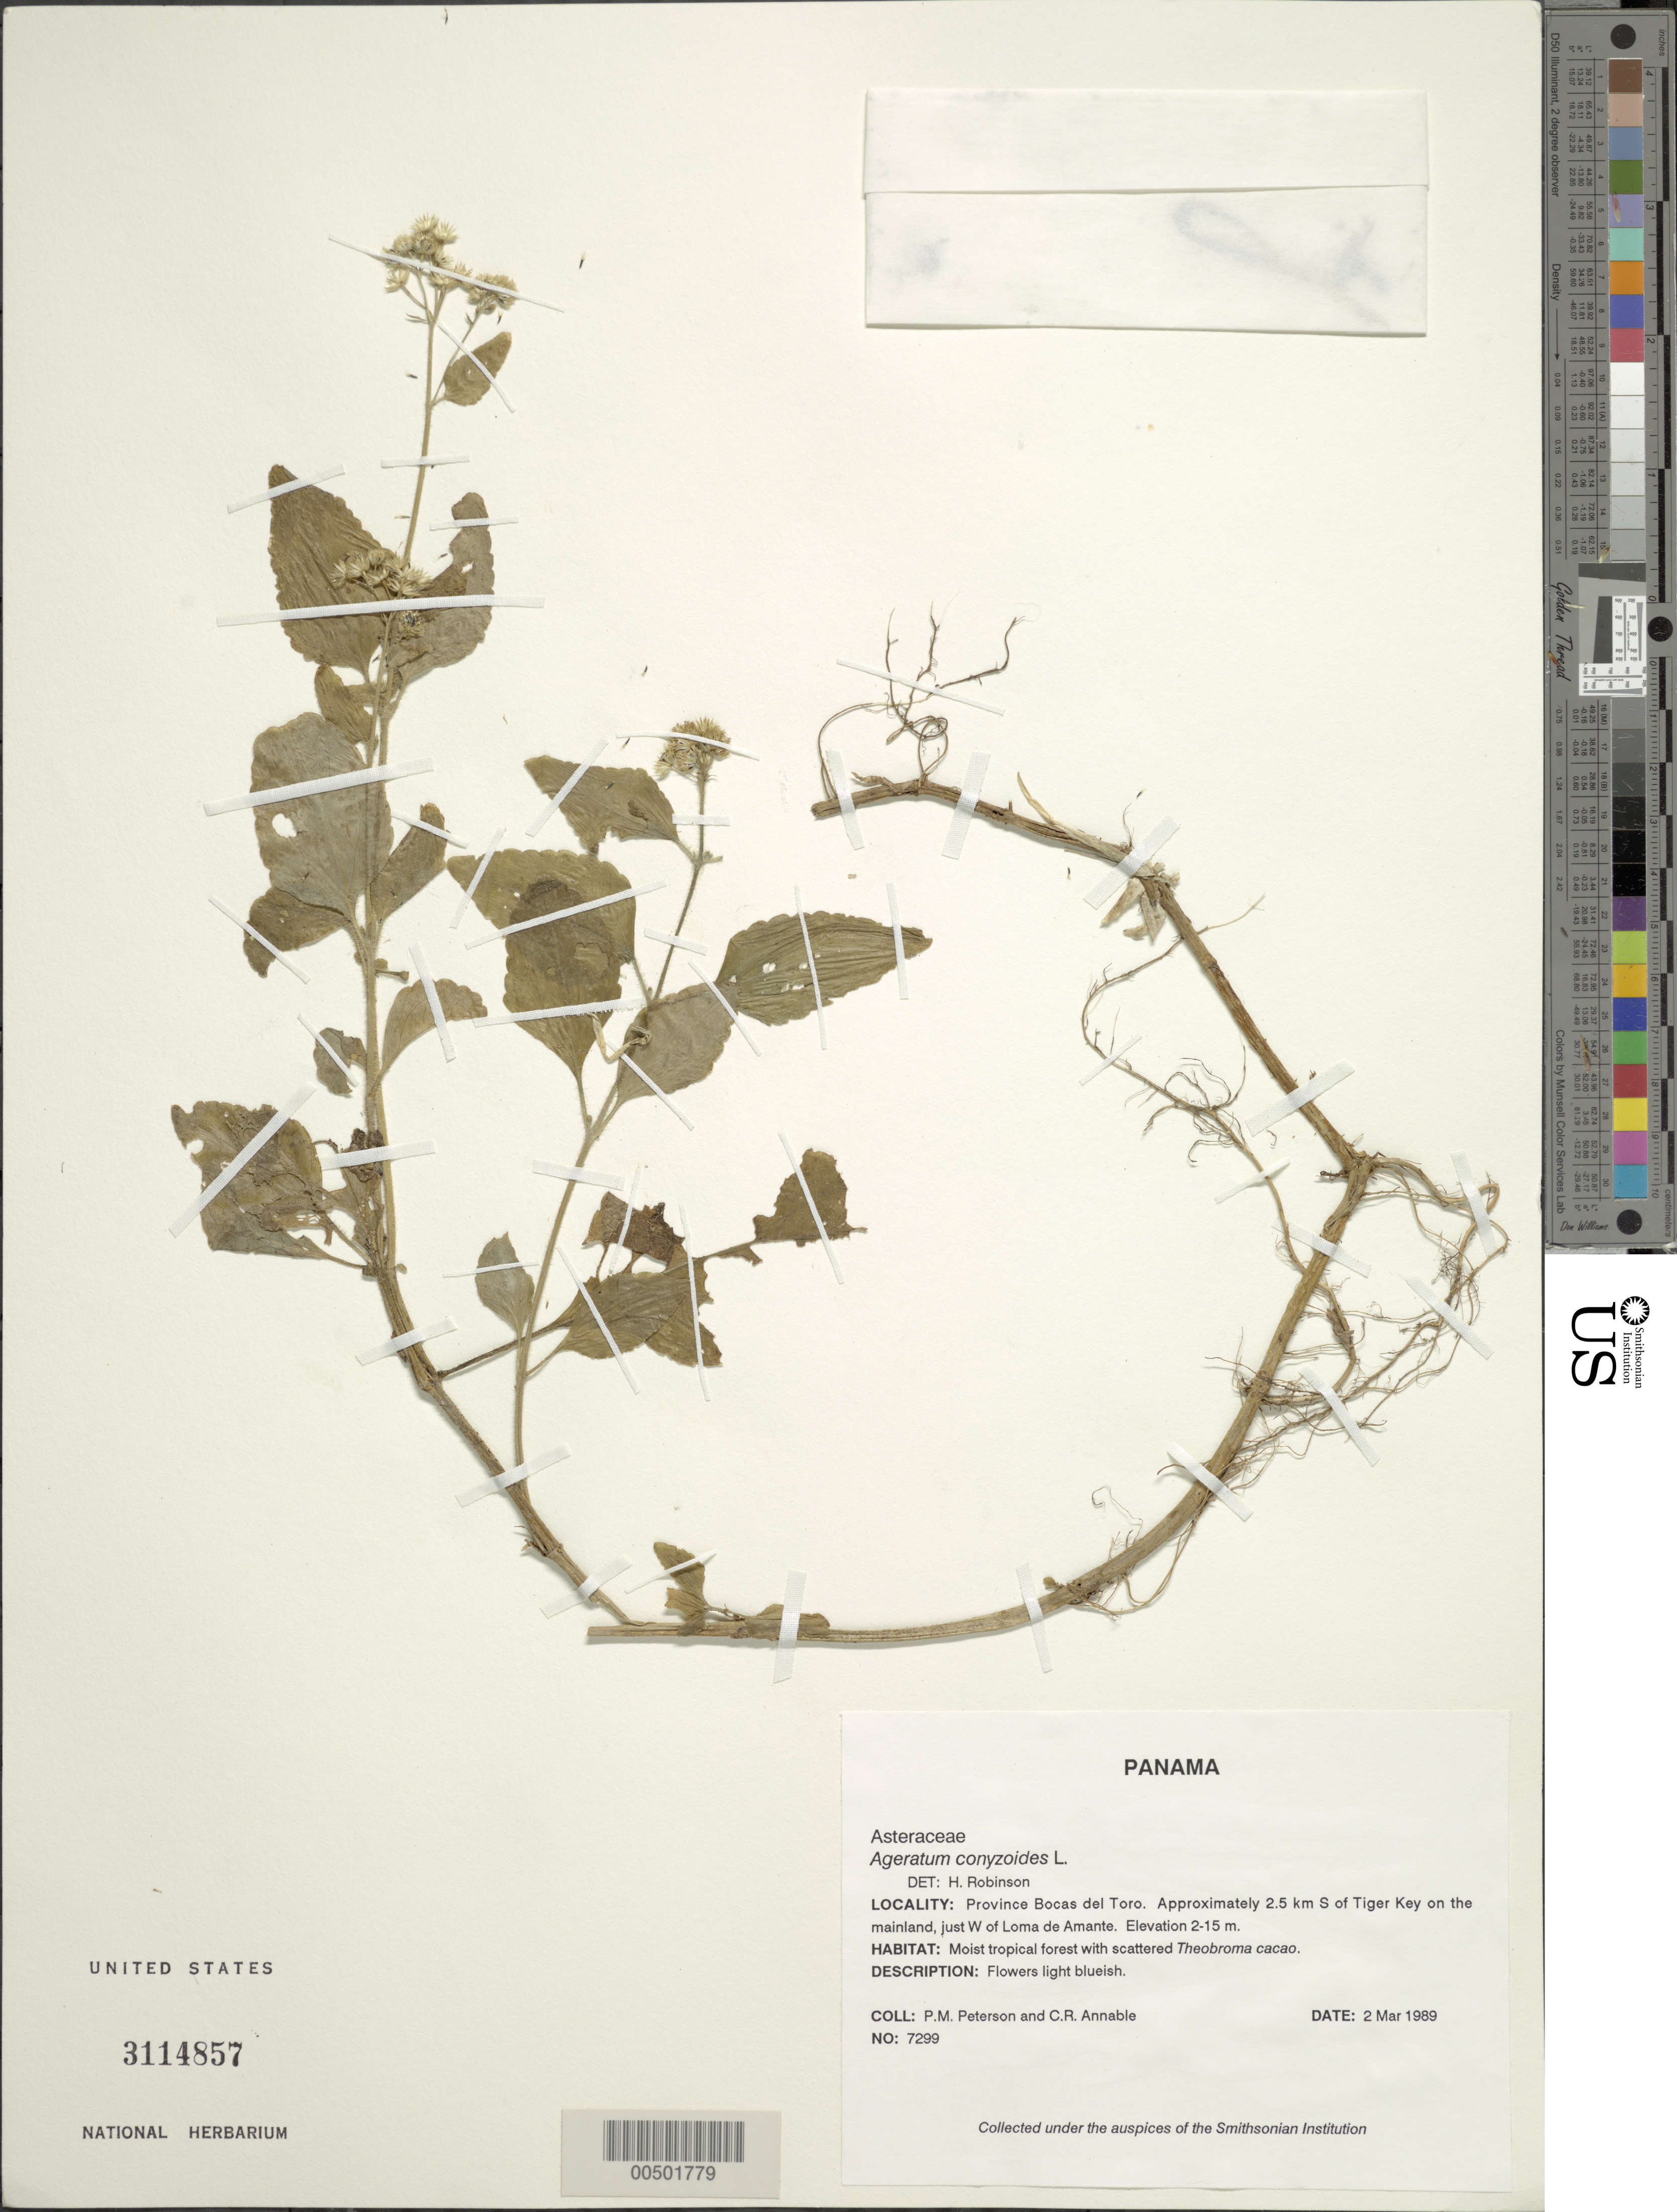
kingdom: Plantae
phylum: Tracheophyta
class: Magnoliopsida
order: Asterales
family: Asteraceae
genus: Ageratum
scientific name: Ageratum conyzoides subsp. conyzoides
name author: L.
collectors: P. M. Peterson & C. R. Annable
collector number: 07299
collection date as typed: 02 Mar 1989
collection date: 1989-03-02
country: Panama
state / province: Bocas del Toro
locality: Approximately 2.5 km S of Tiger Key on the mainland, just W of Loma de Amante.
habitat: Moist tropical forest with scattered Theobroma cacao.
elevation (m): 2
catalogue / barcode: US 3114857